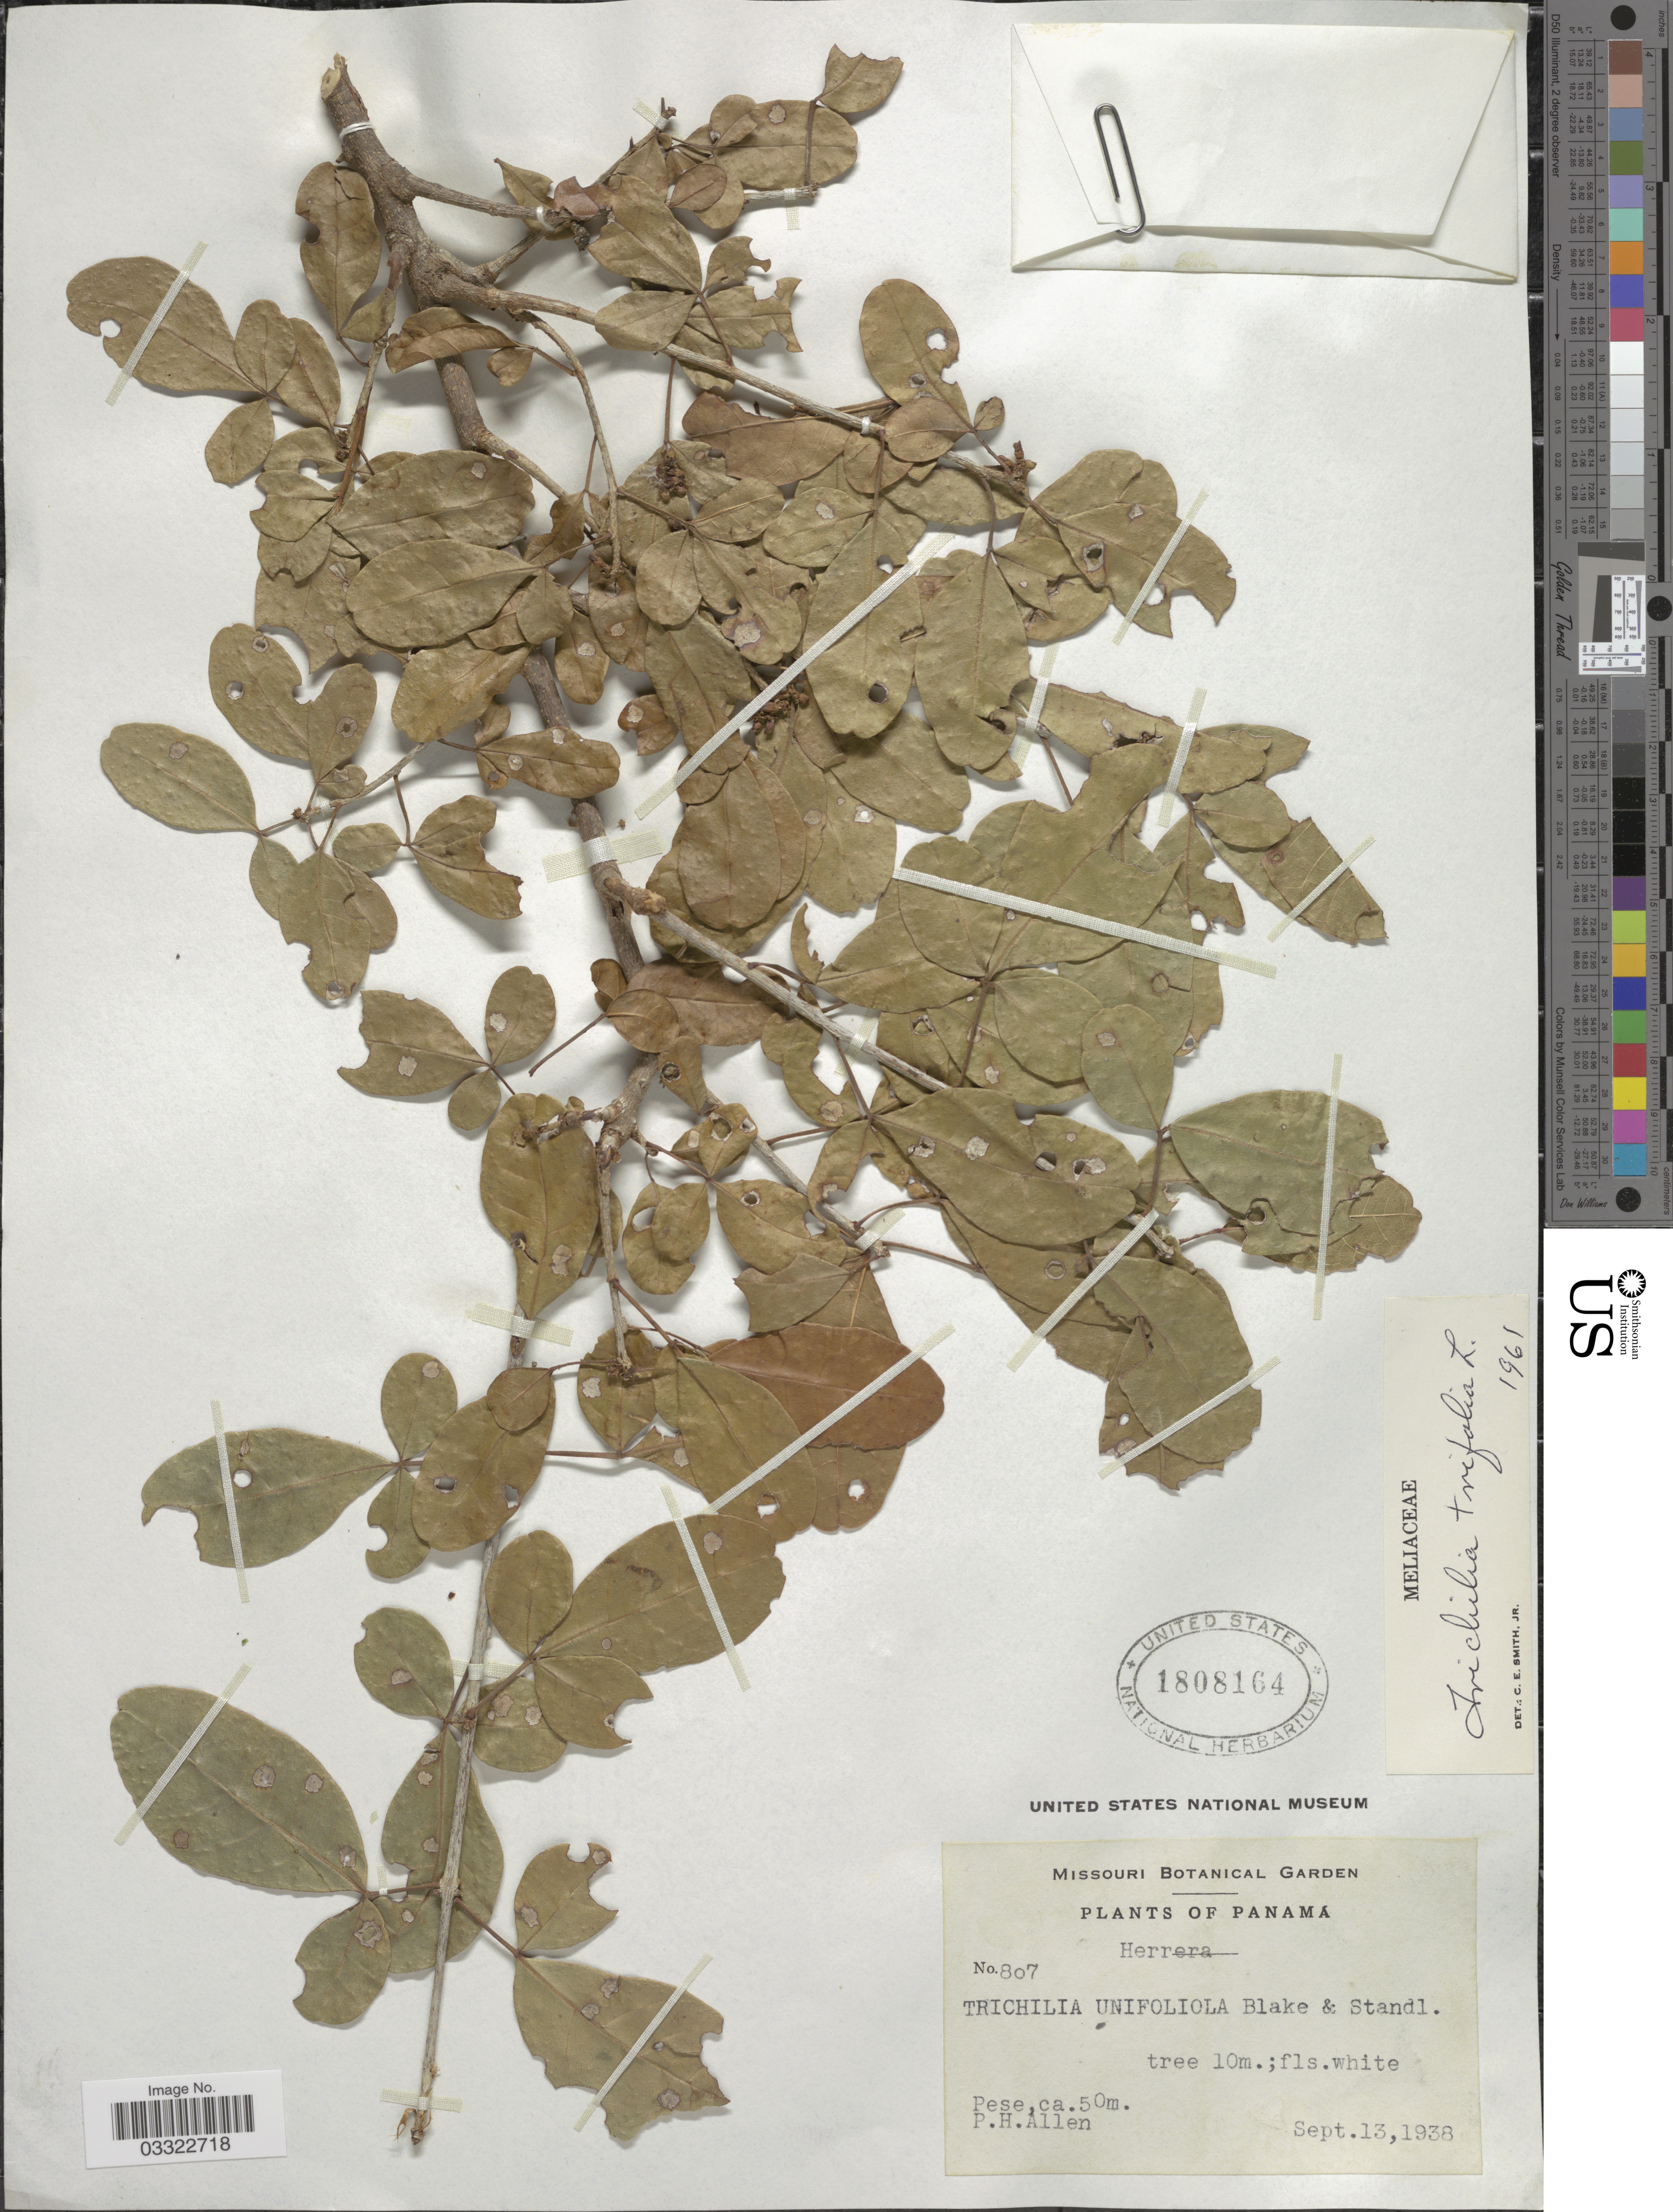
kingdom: Plantae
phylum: Tracheophyta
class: Magnoliopsida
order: Sapindales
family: Meliaceae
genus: Trichilia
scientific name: Trichilia trifolia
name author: L.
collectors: P. H. Allen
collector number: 807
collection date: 1938-09-13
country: Panama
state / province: Herrera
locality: Pese.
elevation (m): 50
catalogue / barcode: US 1808164